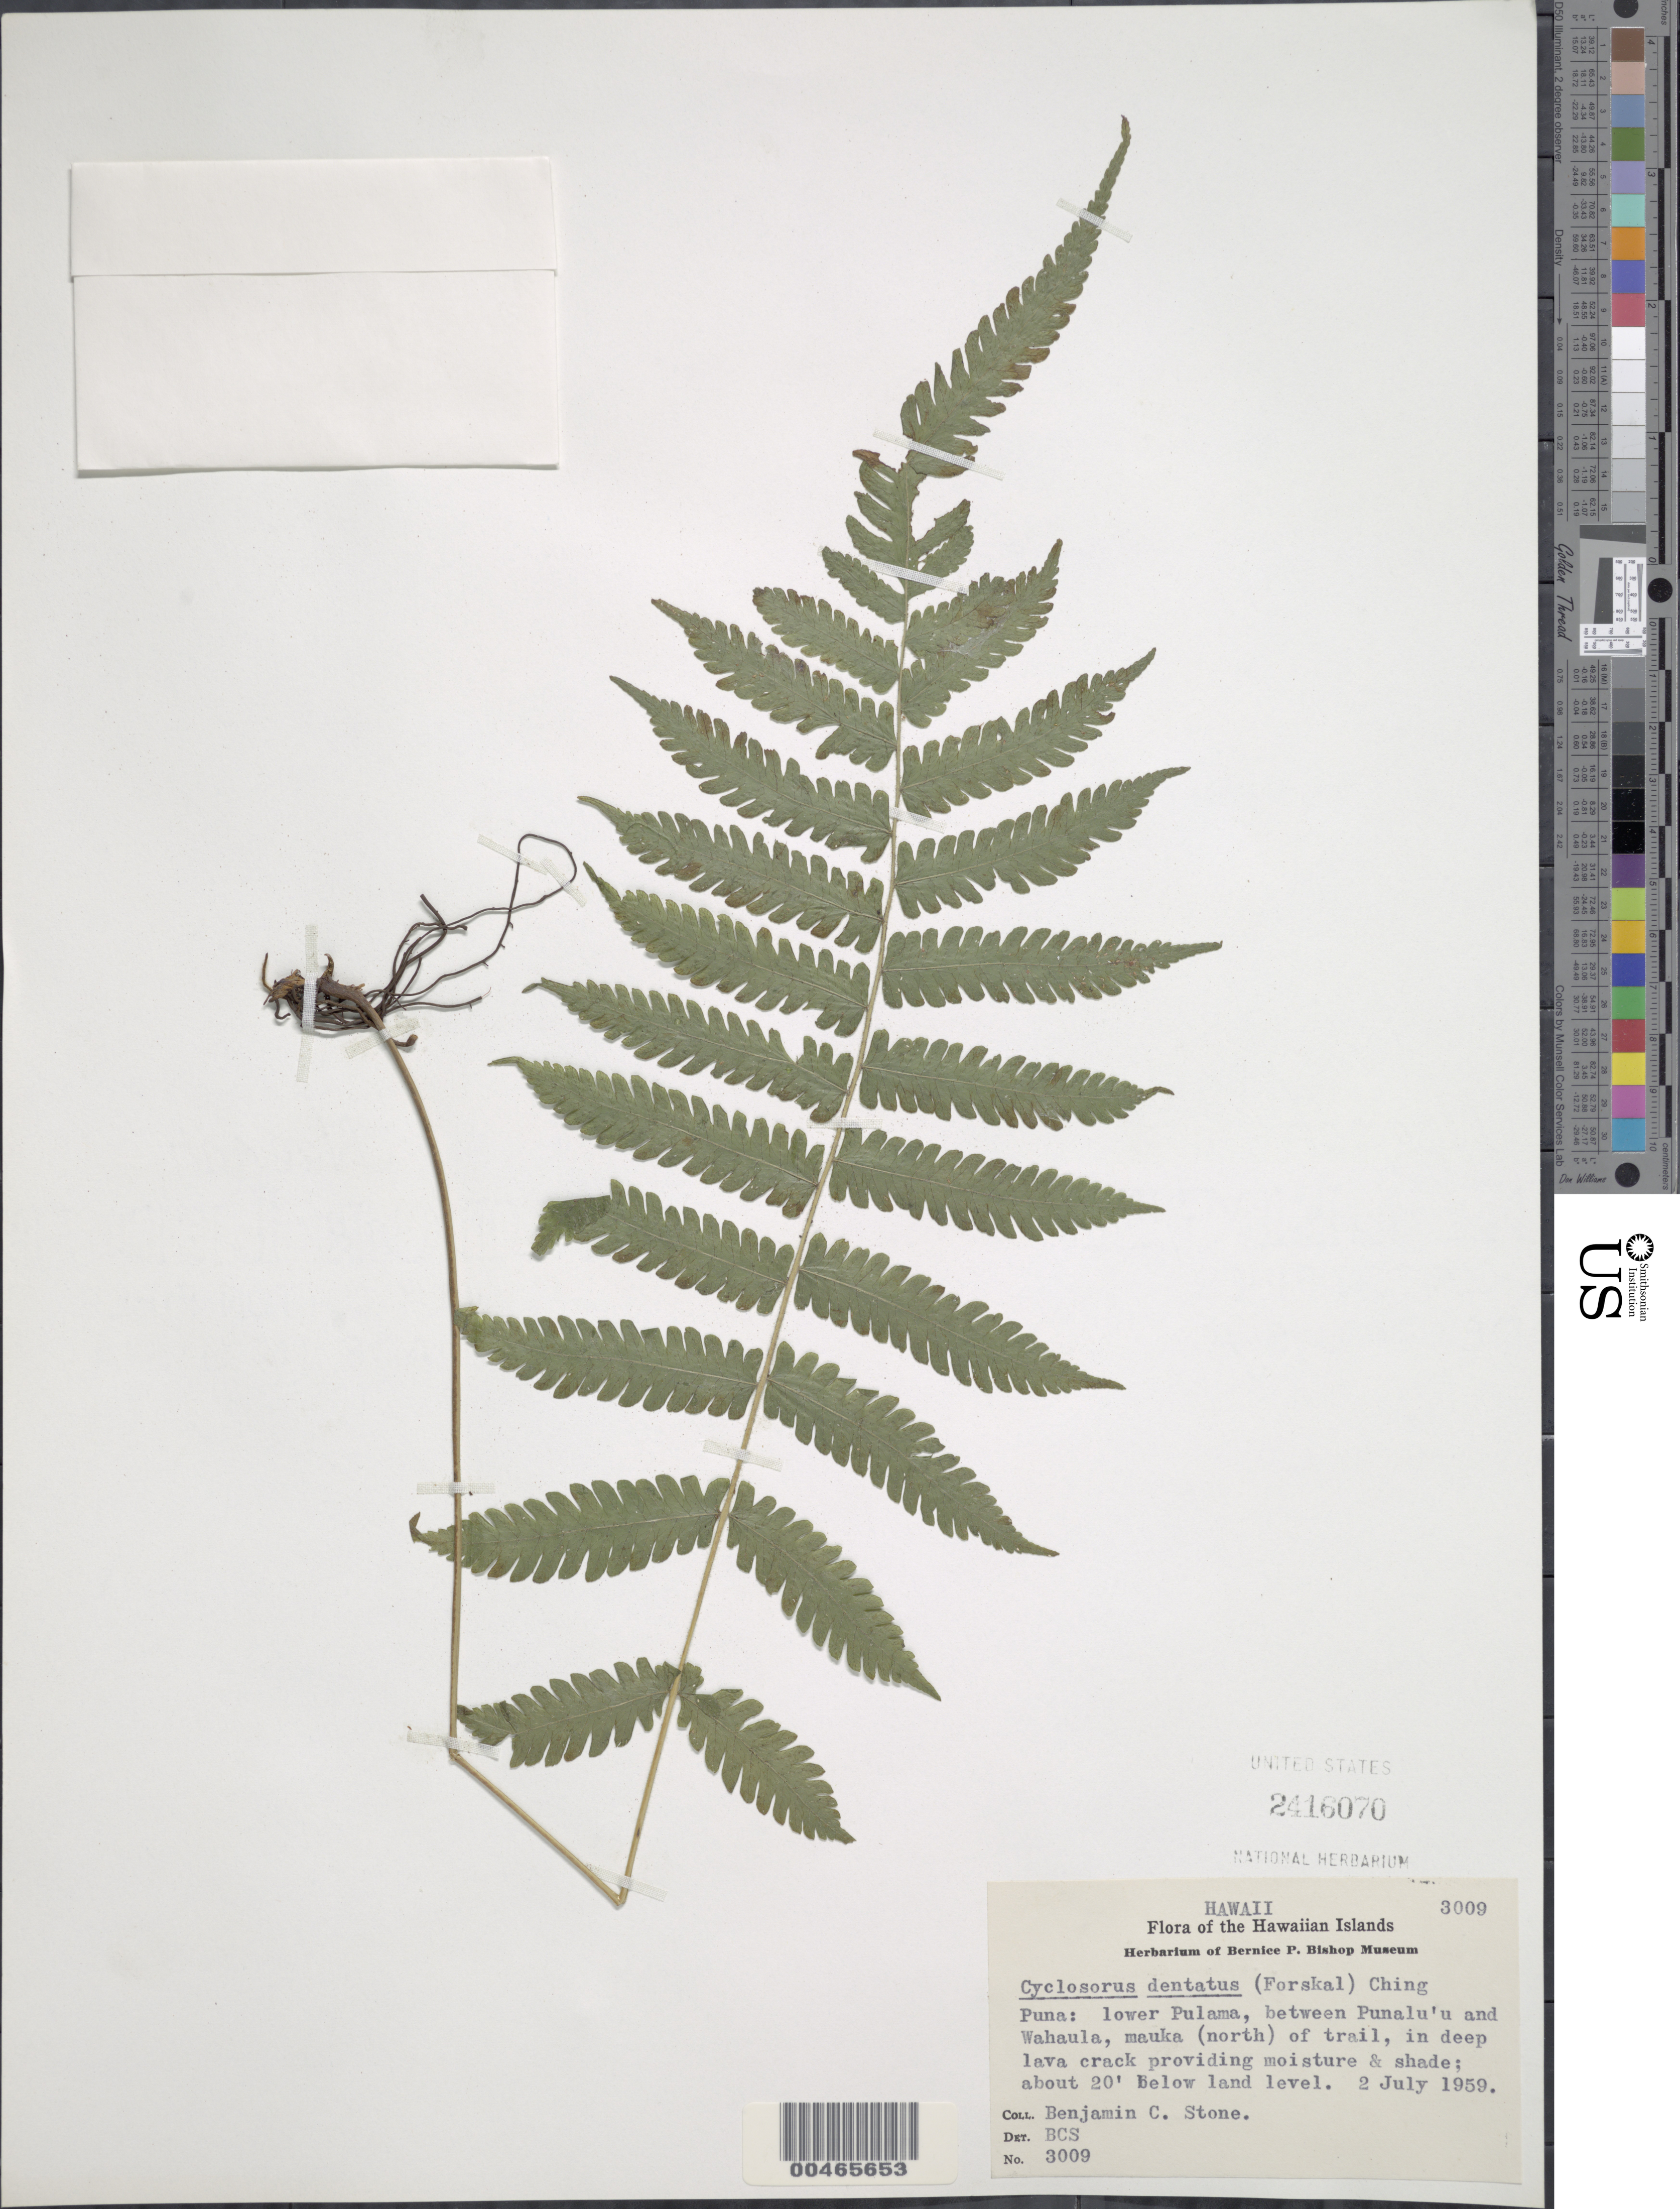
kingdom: Plantae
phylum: Tracheophyta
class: Polypodiopsida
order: Polypodiales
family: Thelypteridaceae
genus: Christella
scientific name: Christella dentata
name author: (Forssk.) Brownsey & Jermy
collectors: B. C. Stone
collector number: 3009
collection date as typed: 2 Jul 1959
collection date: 1959-07-02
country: United States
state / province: Hawaii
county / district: Hawaii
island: Hawaii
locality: Puna: lower Pulama, between Punalu'u and Wahaula, mauka (N) of trail, 20 feet below land level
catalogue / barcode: US 2416070